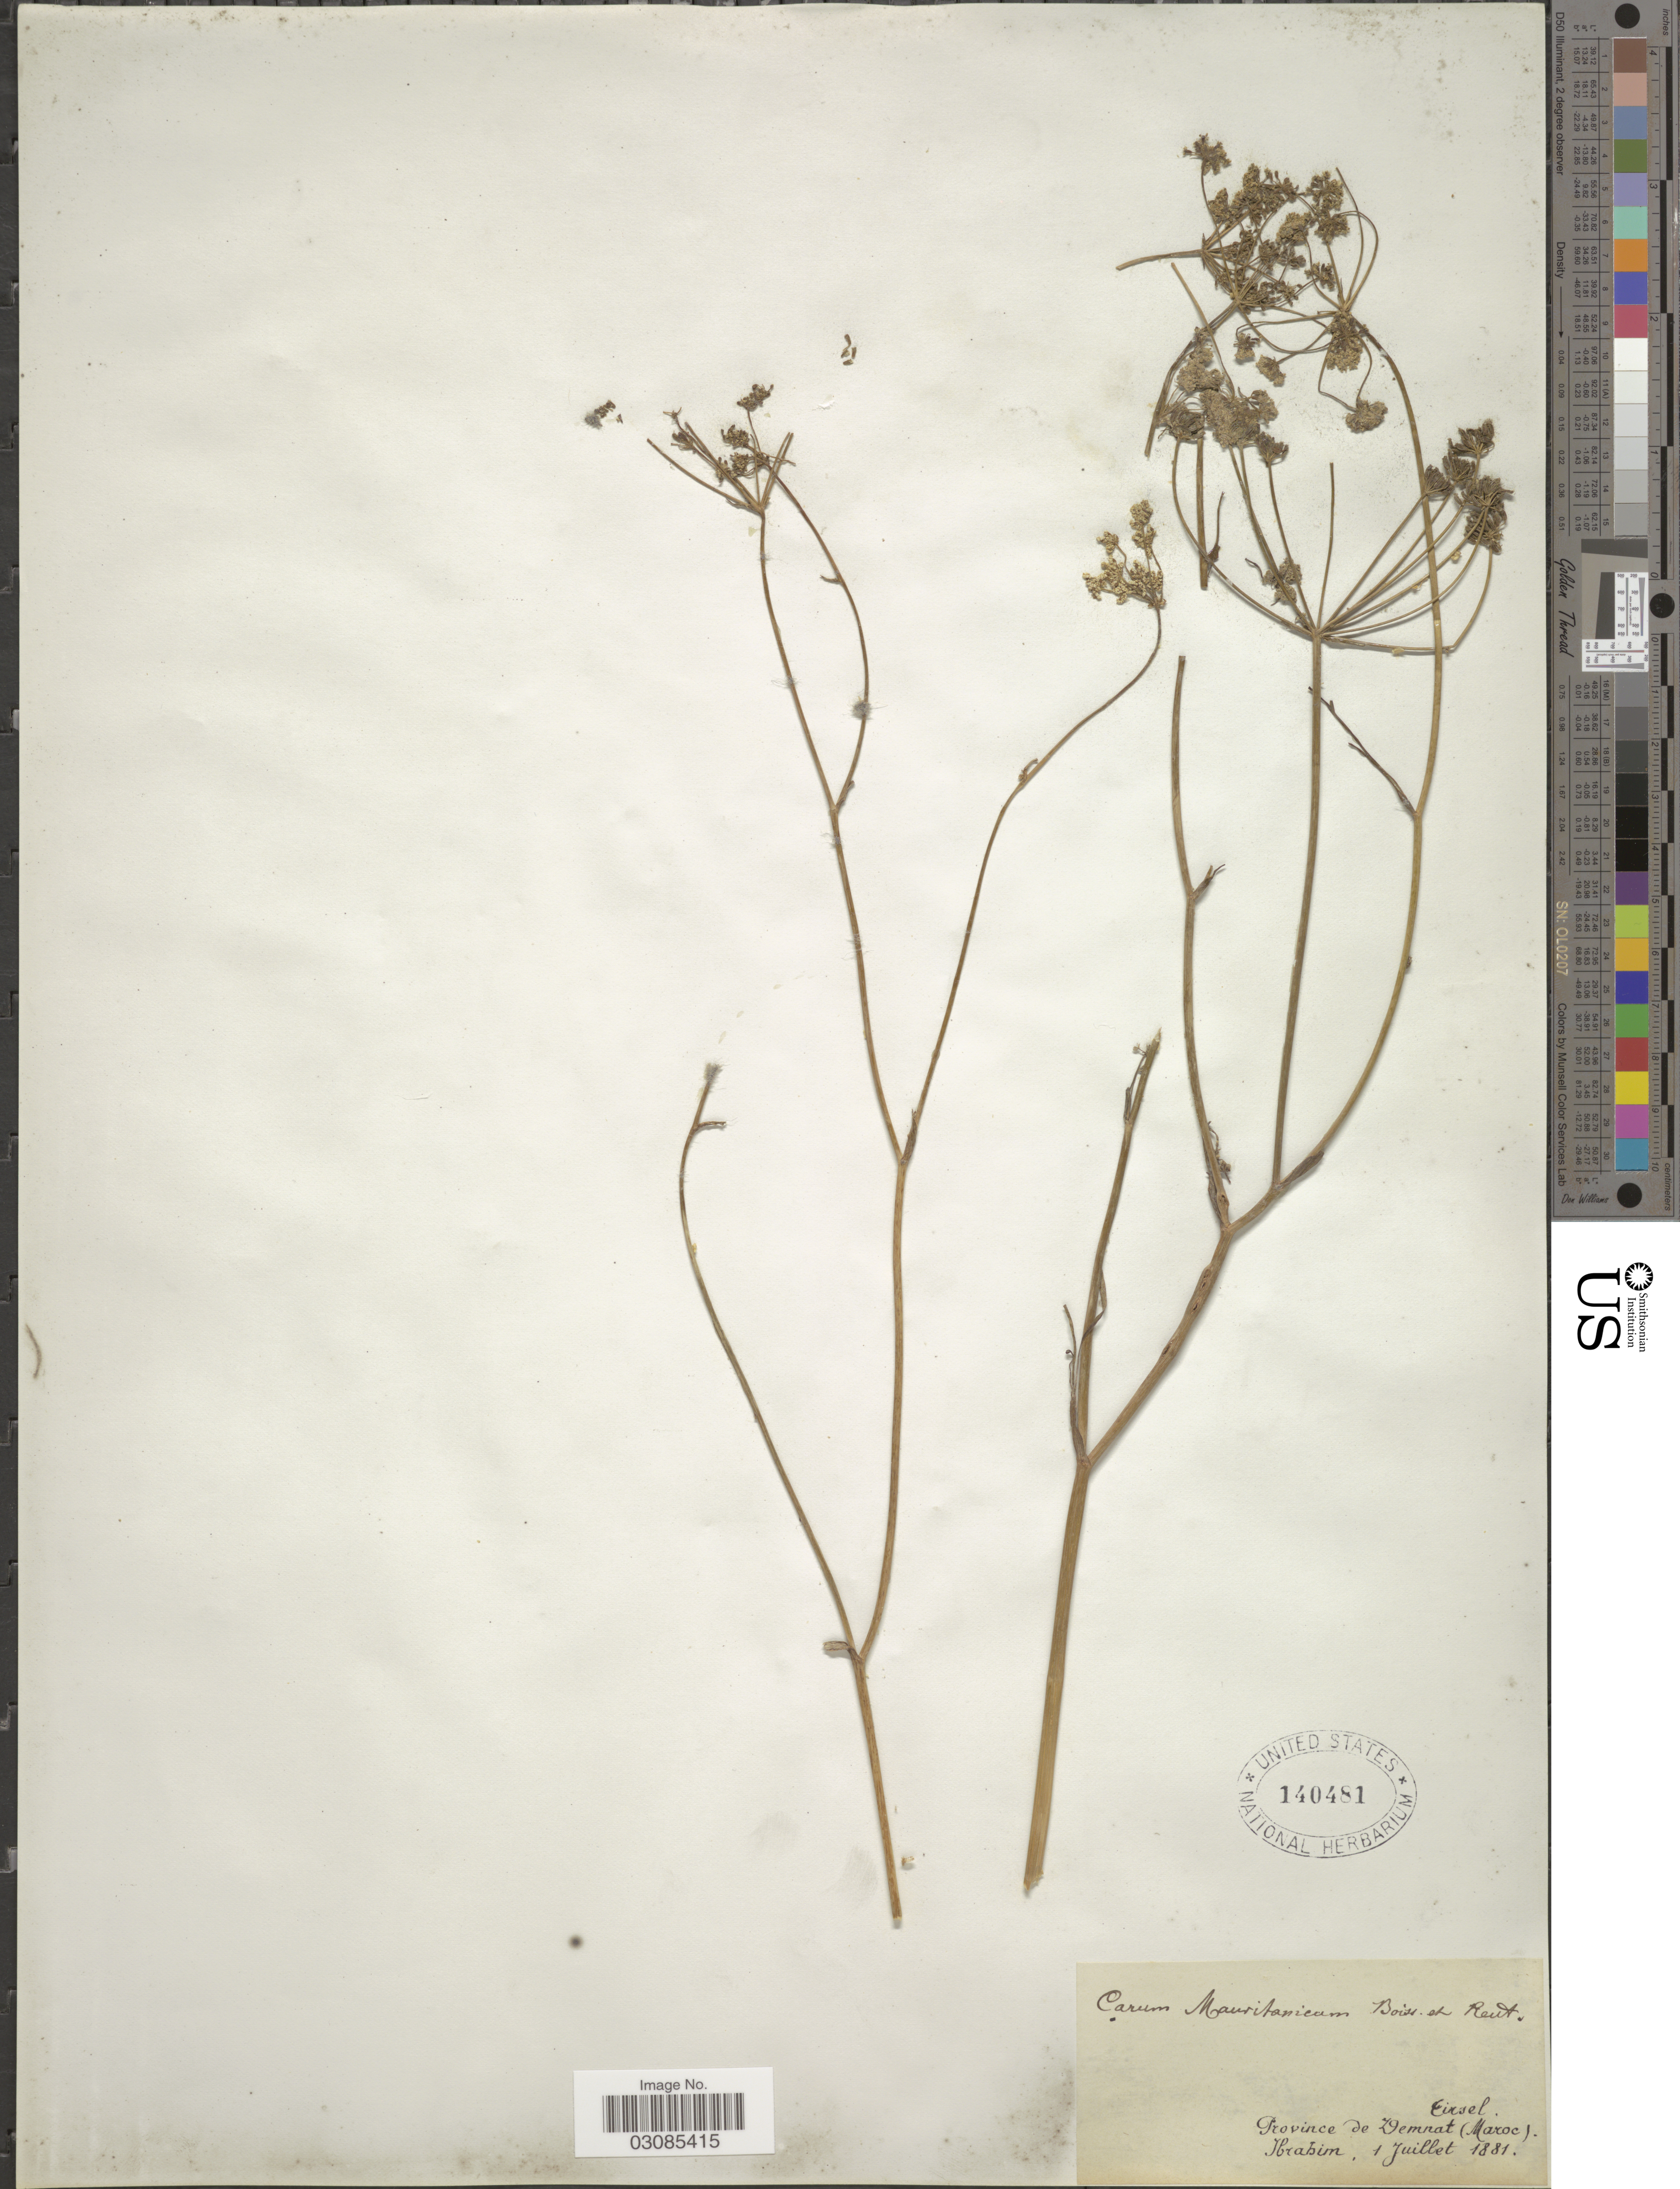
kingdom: Plantae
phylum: Tracheophyta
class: Magnoliopsida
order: Apiales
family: Apiaceae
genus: Bunium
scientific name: Bunium fontanesii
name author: (Pers.) Maire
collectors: -. Ibrahim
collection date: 1881-07-01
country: Morocco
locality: Tirsel. Province de Demnat (Maroc).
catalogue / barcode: US 140481